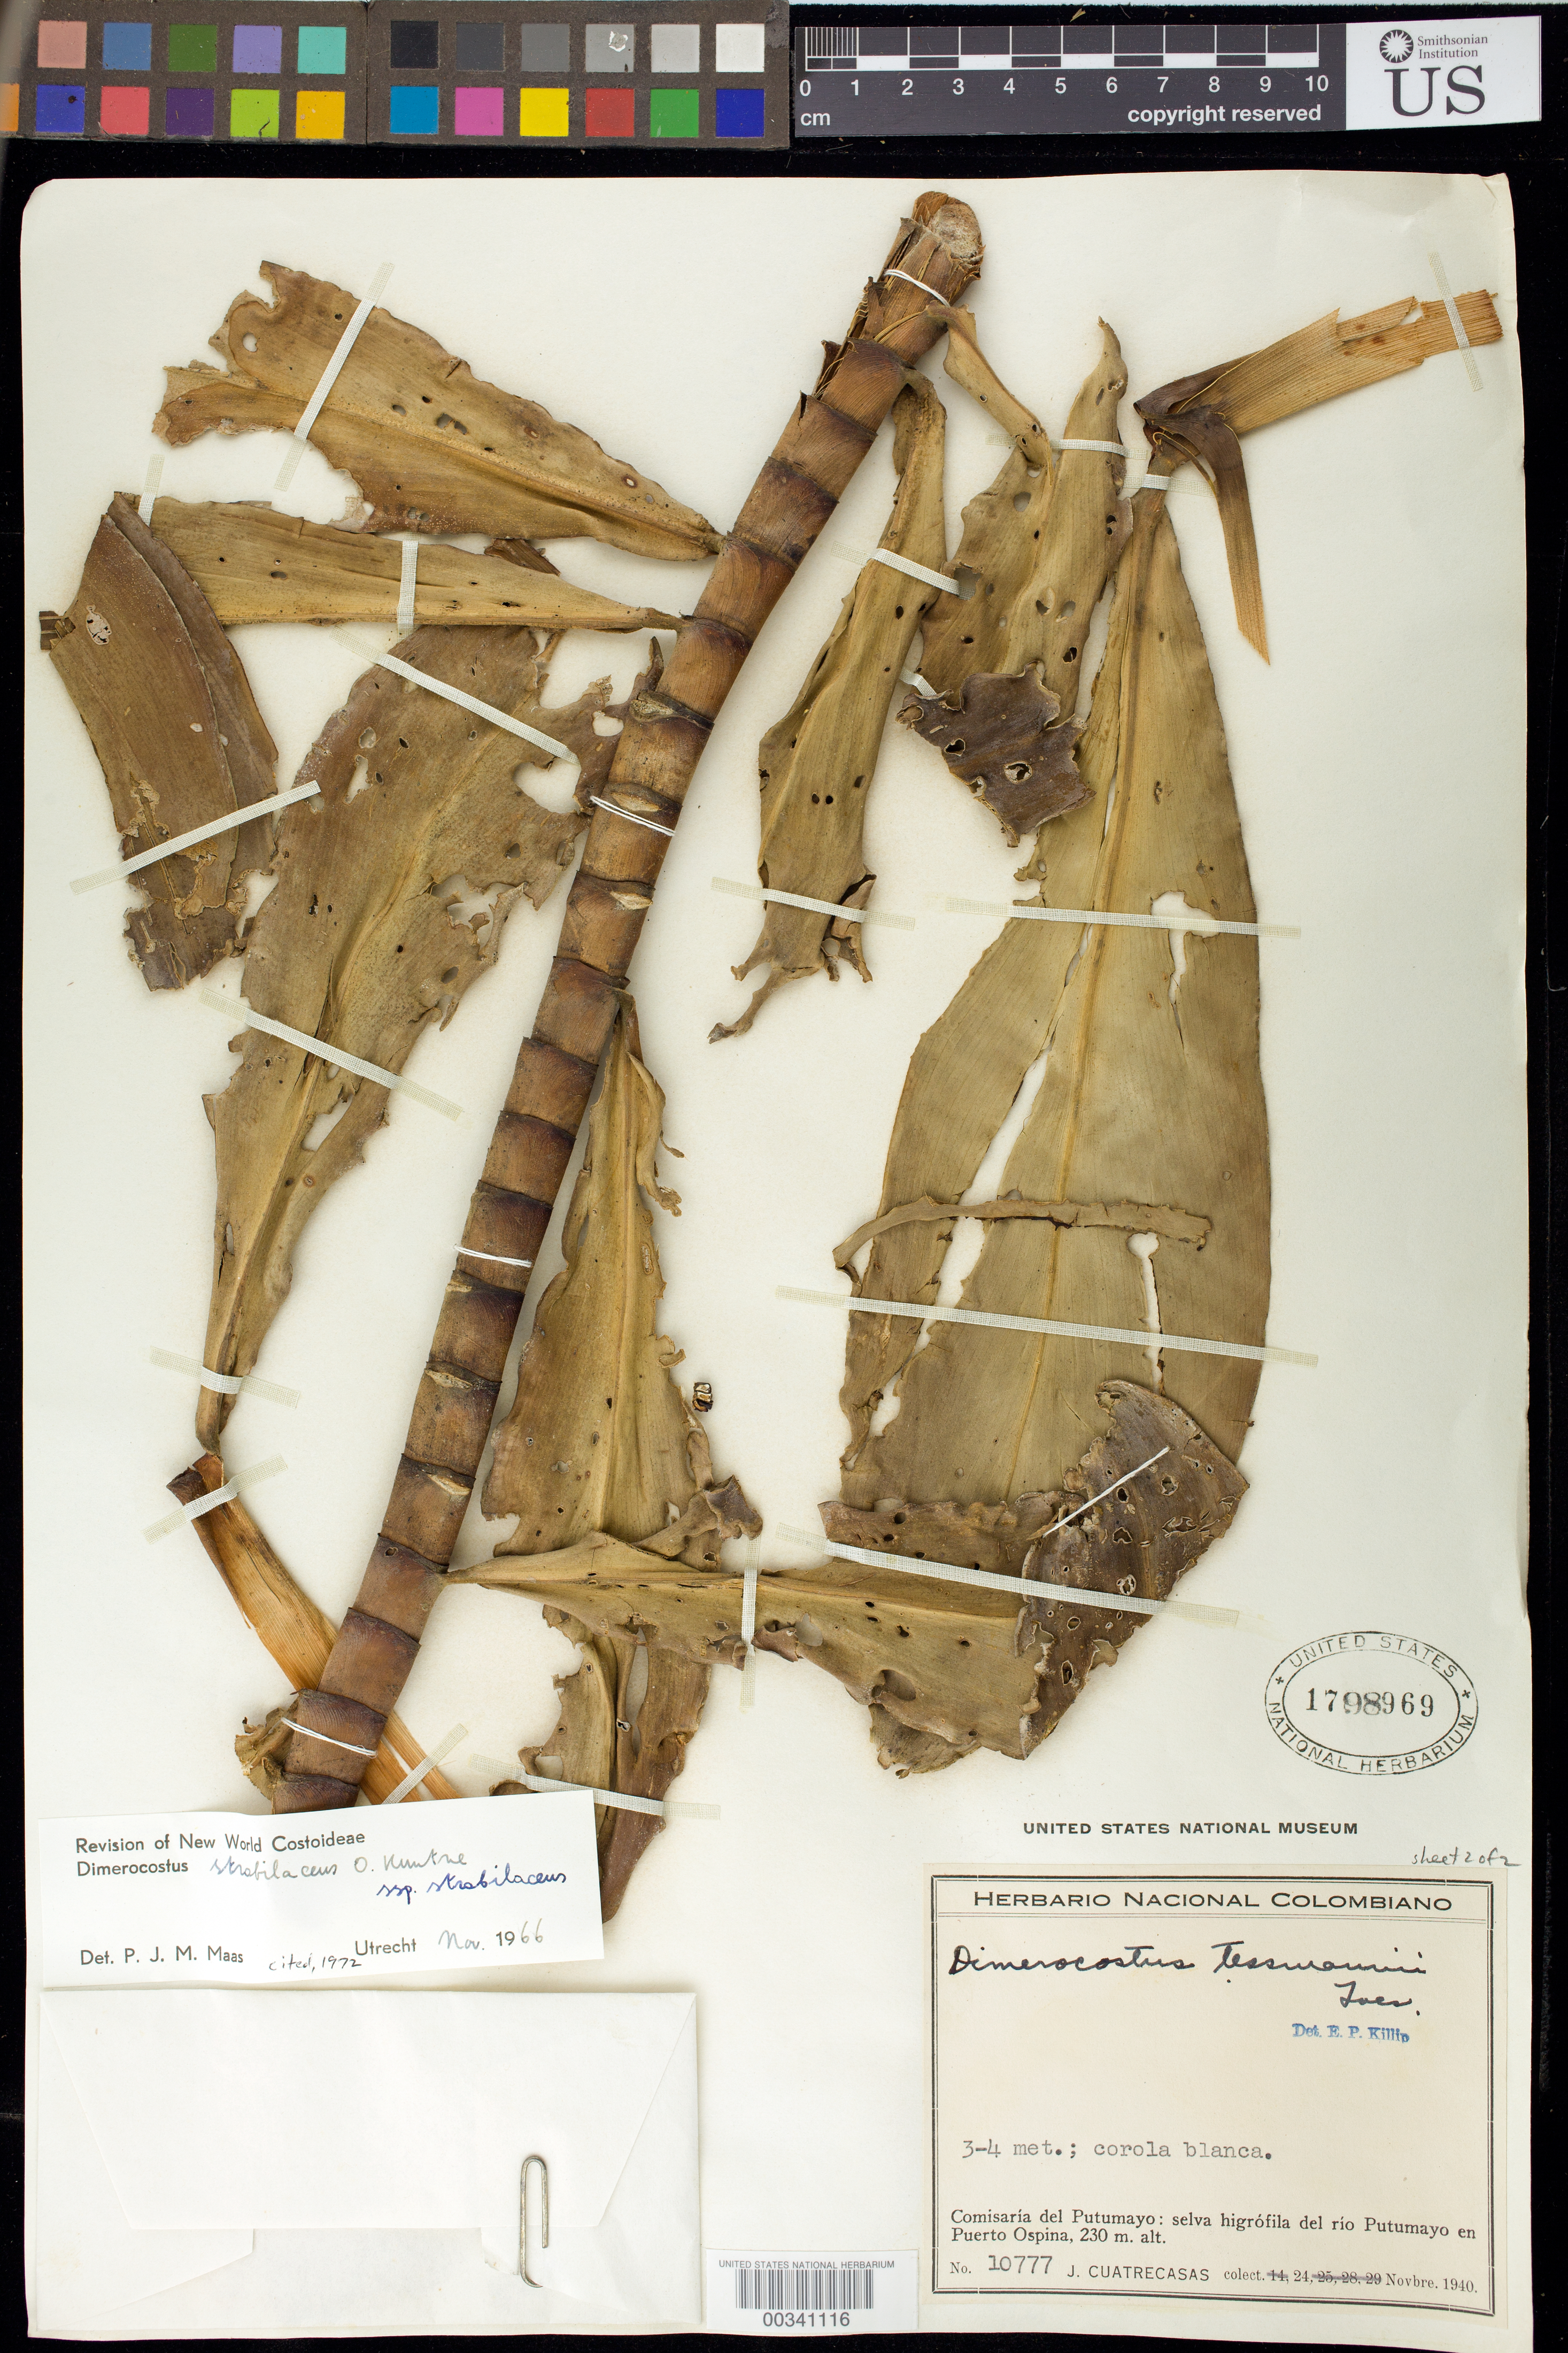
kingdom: Plantae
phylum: Tracheophyta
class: Liliopsida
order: Zingiberales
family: Costaceae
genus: Dimerocostus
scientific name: Dimerocostus strobilaceus subsp. strobilaceus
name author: Kuntze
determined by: Maas, Paul J. M.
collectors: J. Cuatrecasas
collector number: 10777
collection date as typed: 24 Nov 1940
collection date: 1940-11-24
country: Colombia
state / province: Putumayo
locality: Selva higrofila del Rio Putumayo en Puerto Ospina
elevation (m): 230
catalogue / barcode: US 1798969